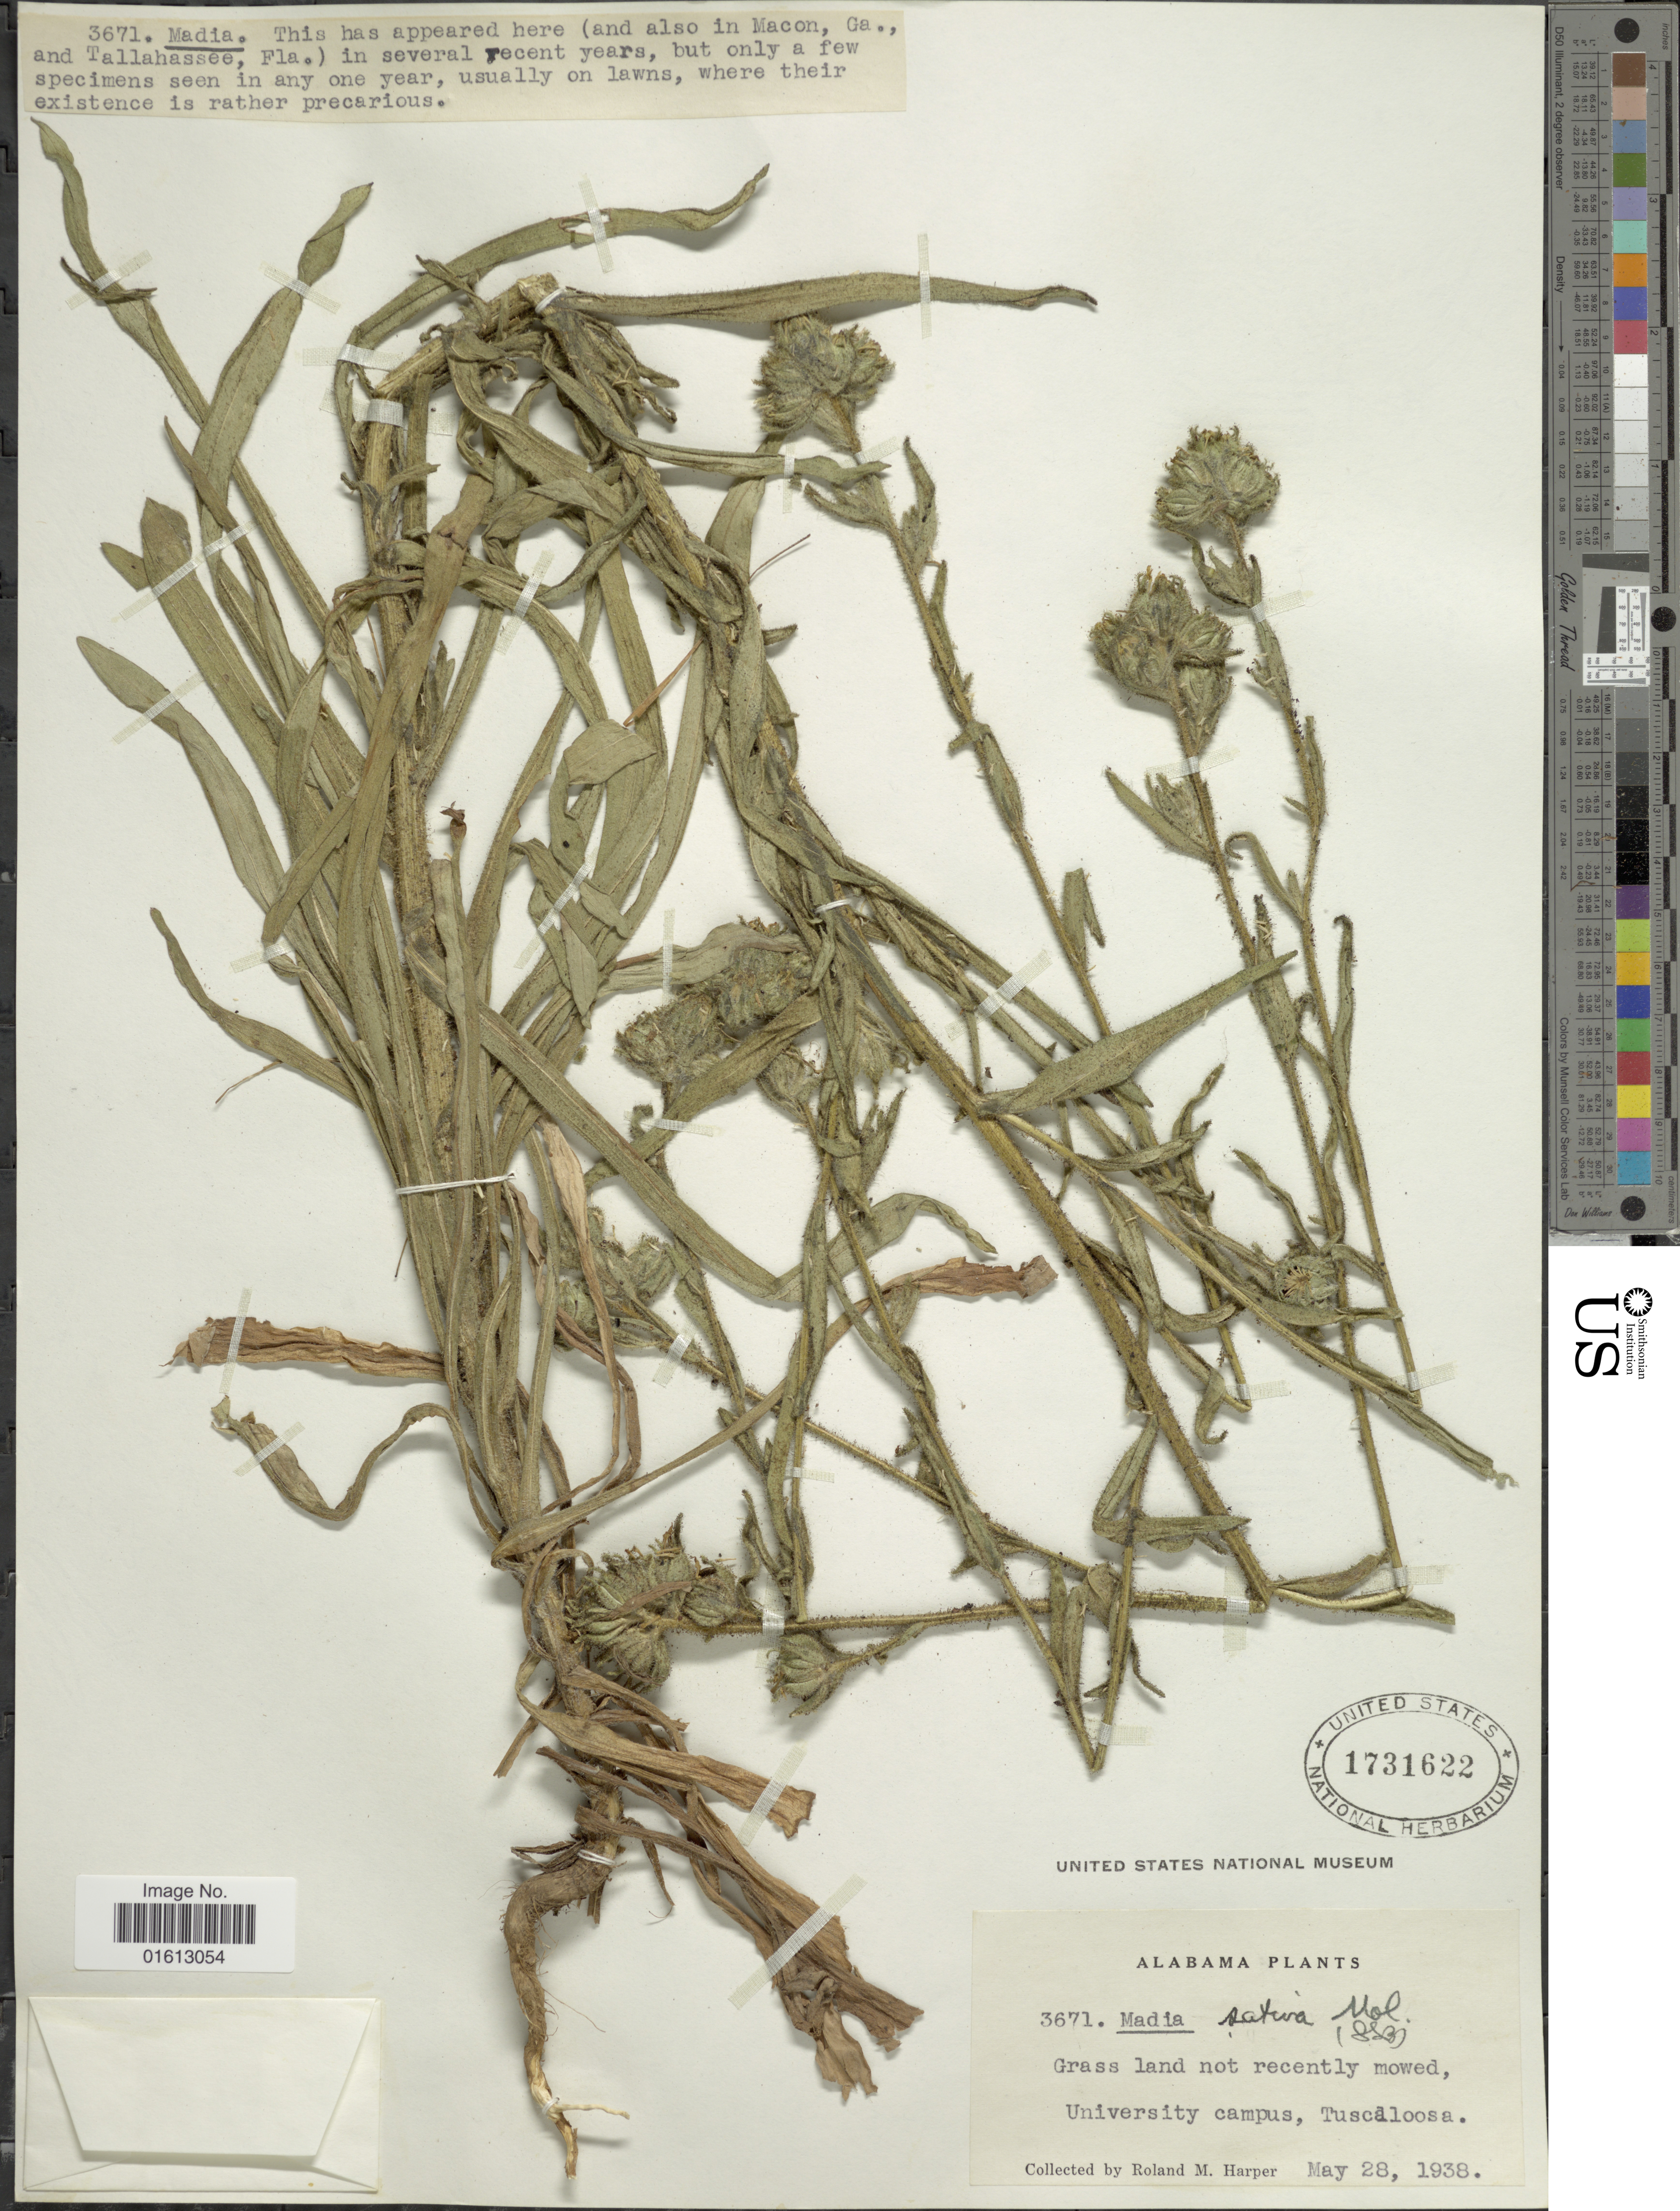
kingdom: Plantae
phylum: Tracheophyta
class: Magnoliopsida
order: Asterales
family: Asteraceae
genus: Madia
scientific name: Madia sativa subsp. sativa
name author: Molina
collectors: R. M. Harper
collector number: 3671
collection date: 1938-05-28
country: United States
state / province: Alabama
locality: Alabama, Unversity Campus, Tuscalloosa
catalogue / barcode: US 1731622